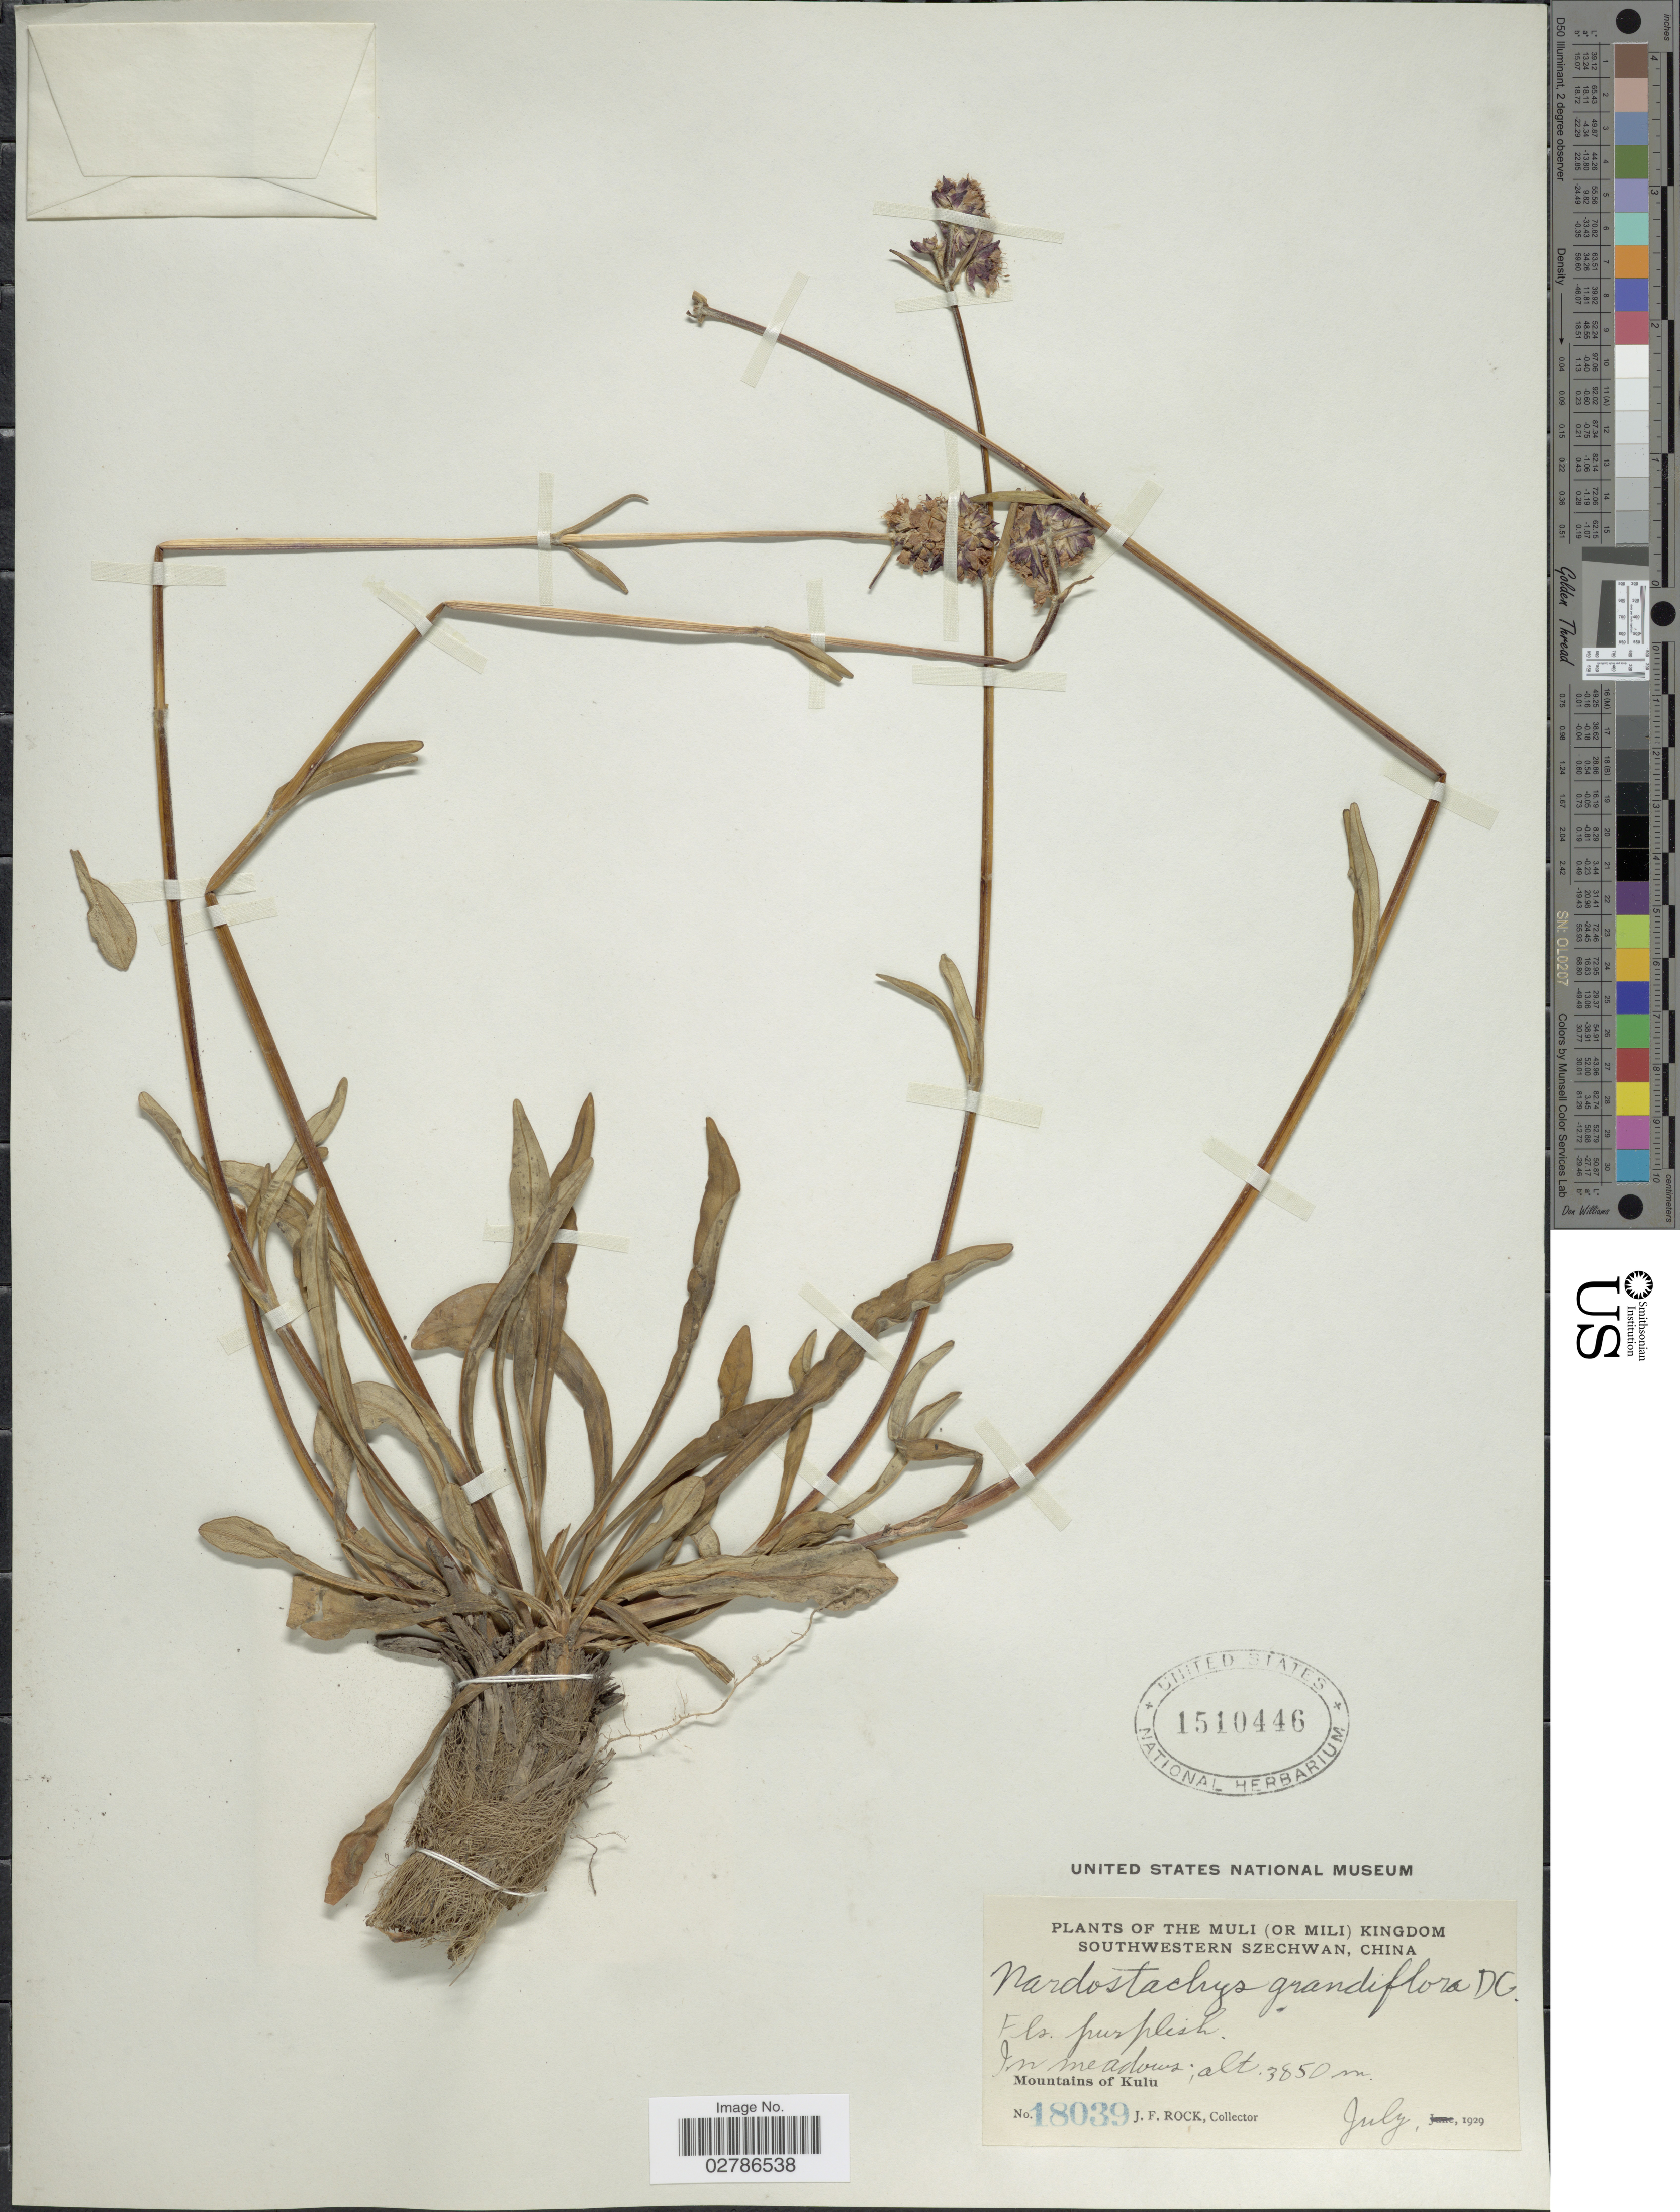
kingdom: Plantae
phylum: Tracheophyta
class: Magnoliopsida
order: Dipsacales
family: Caprifoliaceae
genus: Nardostachys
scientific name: Nardostachys grandiflora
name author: DC.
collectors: J. Rock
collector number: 18039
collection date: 1929-07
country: China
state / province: Sichuan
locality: Muli (or Mili) Kingdom, Southwestern Szechwan. Mountain of Kulu.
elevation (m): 3850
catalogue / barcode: US 1510446